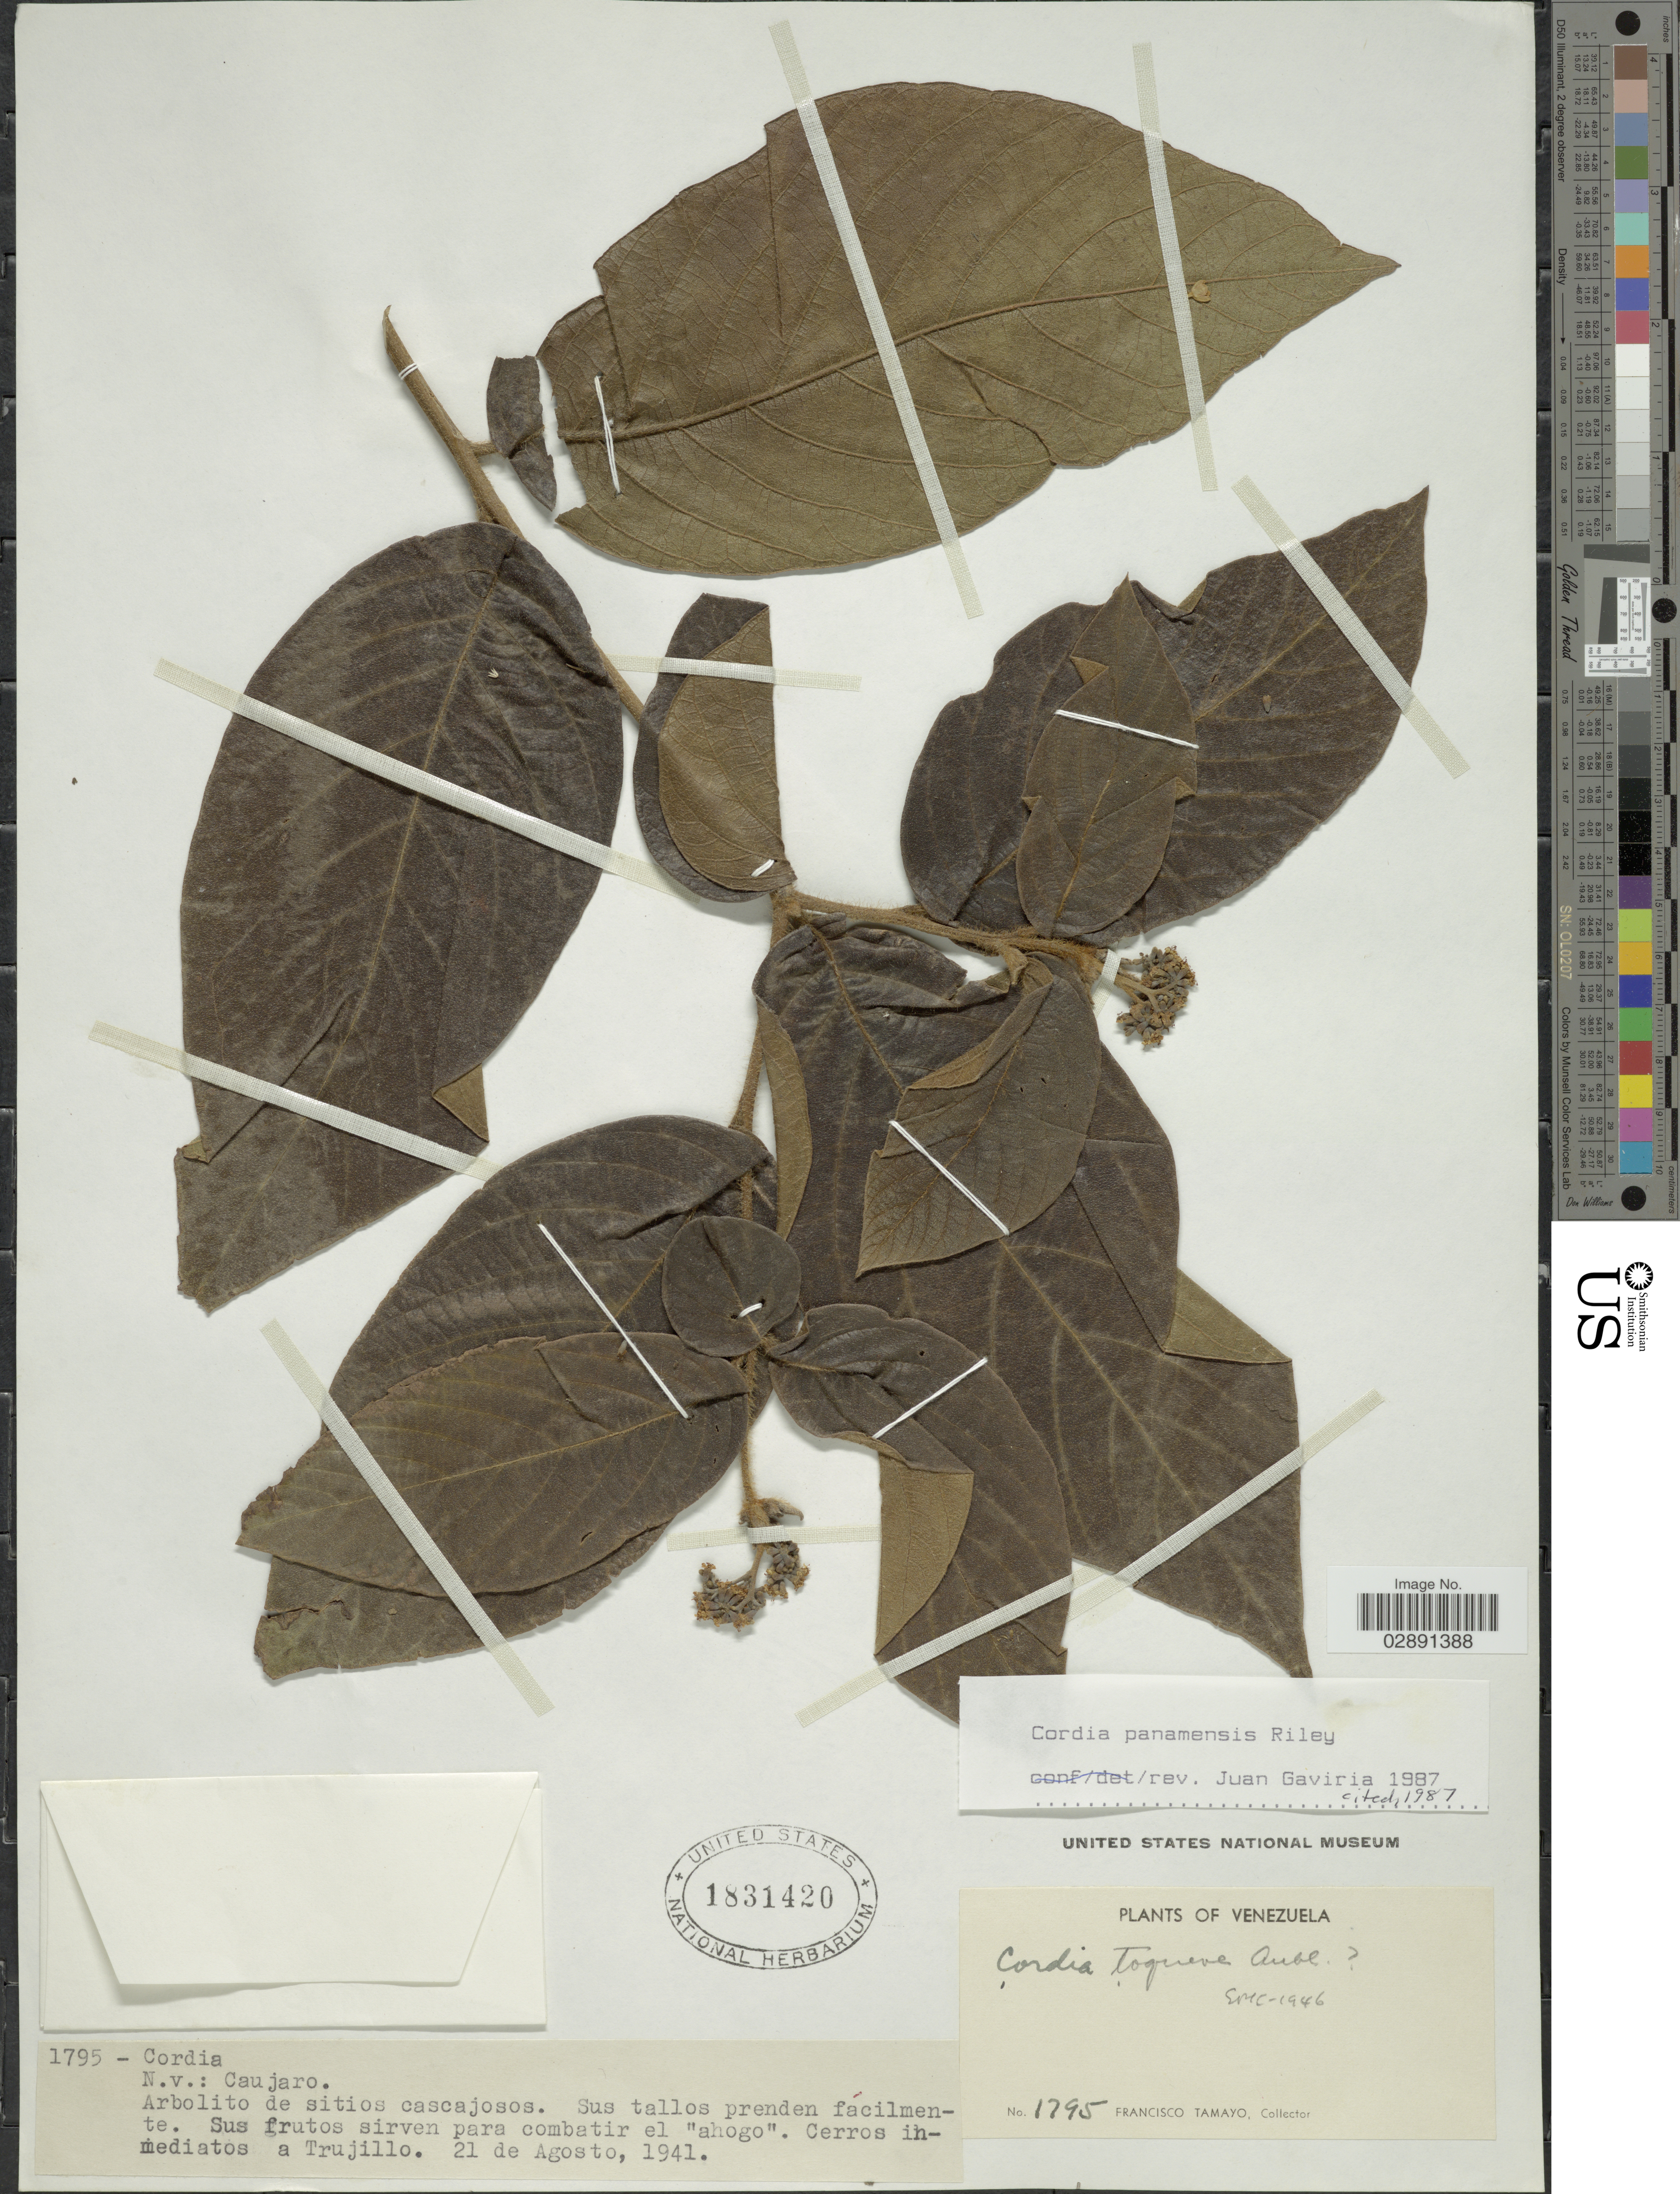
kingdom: Plantae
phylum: Tracheophyta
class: Magnoliopsida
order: Boraginales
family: Cordiaceae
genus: Cordia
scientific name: Cordia panamensis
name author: L. Riley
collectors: F. Tamayo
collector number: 1795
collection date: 1941-08-21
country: Venezuela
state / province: Trujillo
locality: Cerros inmediatos a Trujillo.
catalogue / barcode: US 1831420